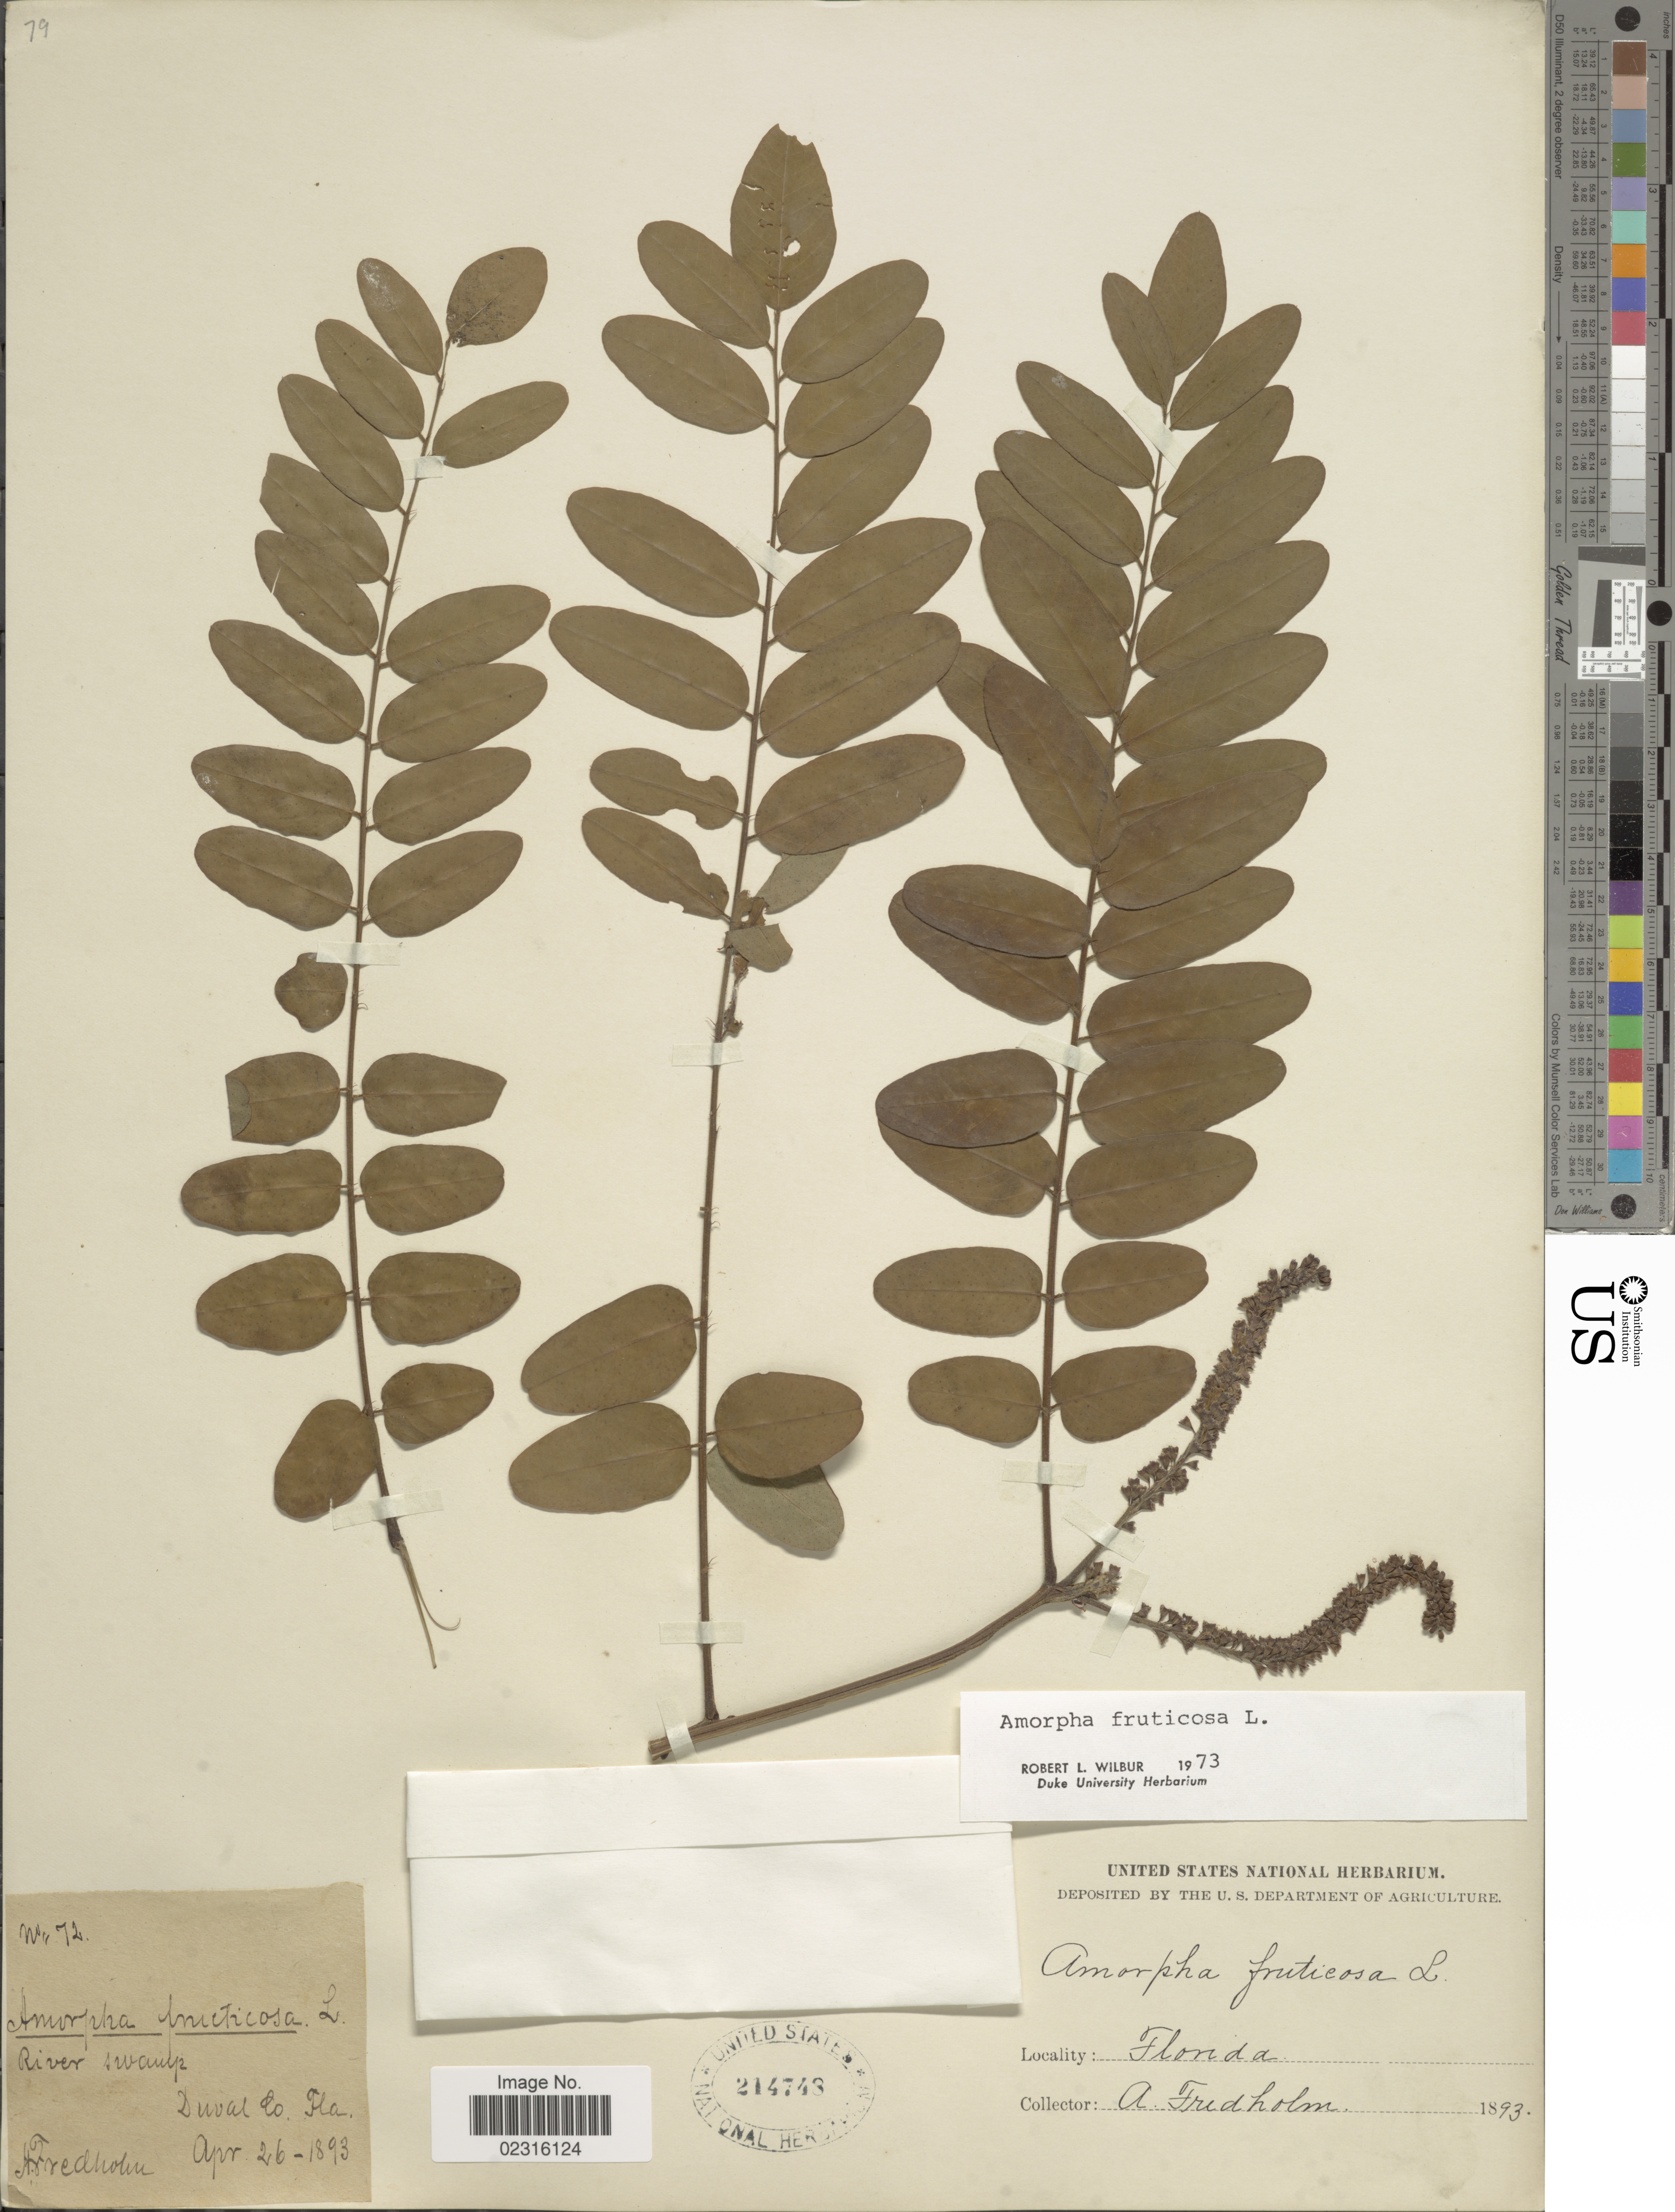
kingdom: Plantae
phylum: Tracheophyta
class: Magnoliopsida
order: Fabales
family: Fabaceae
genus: Amorpha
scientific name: Amorpha fruticosa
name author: L.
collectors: A. Fredholm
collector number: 74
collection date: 1893-04-26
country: United States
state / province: Florida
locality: Duval Co.,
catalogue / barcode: US 214743